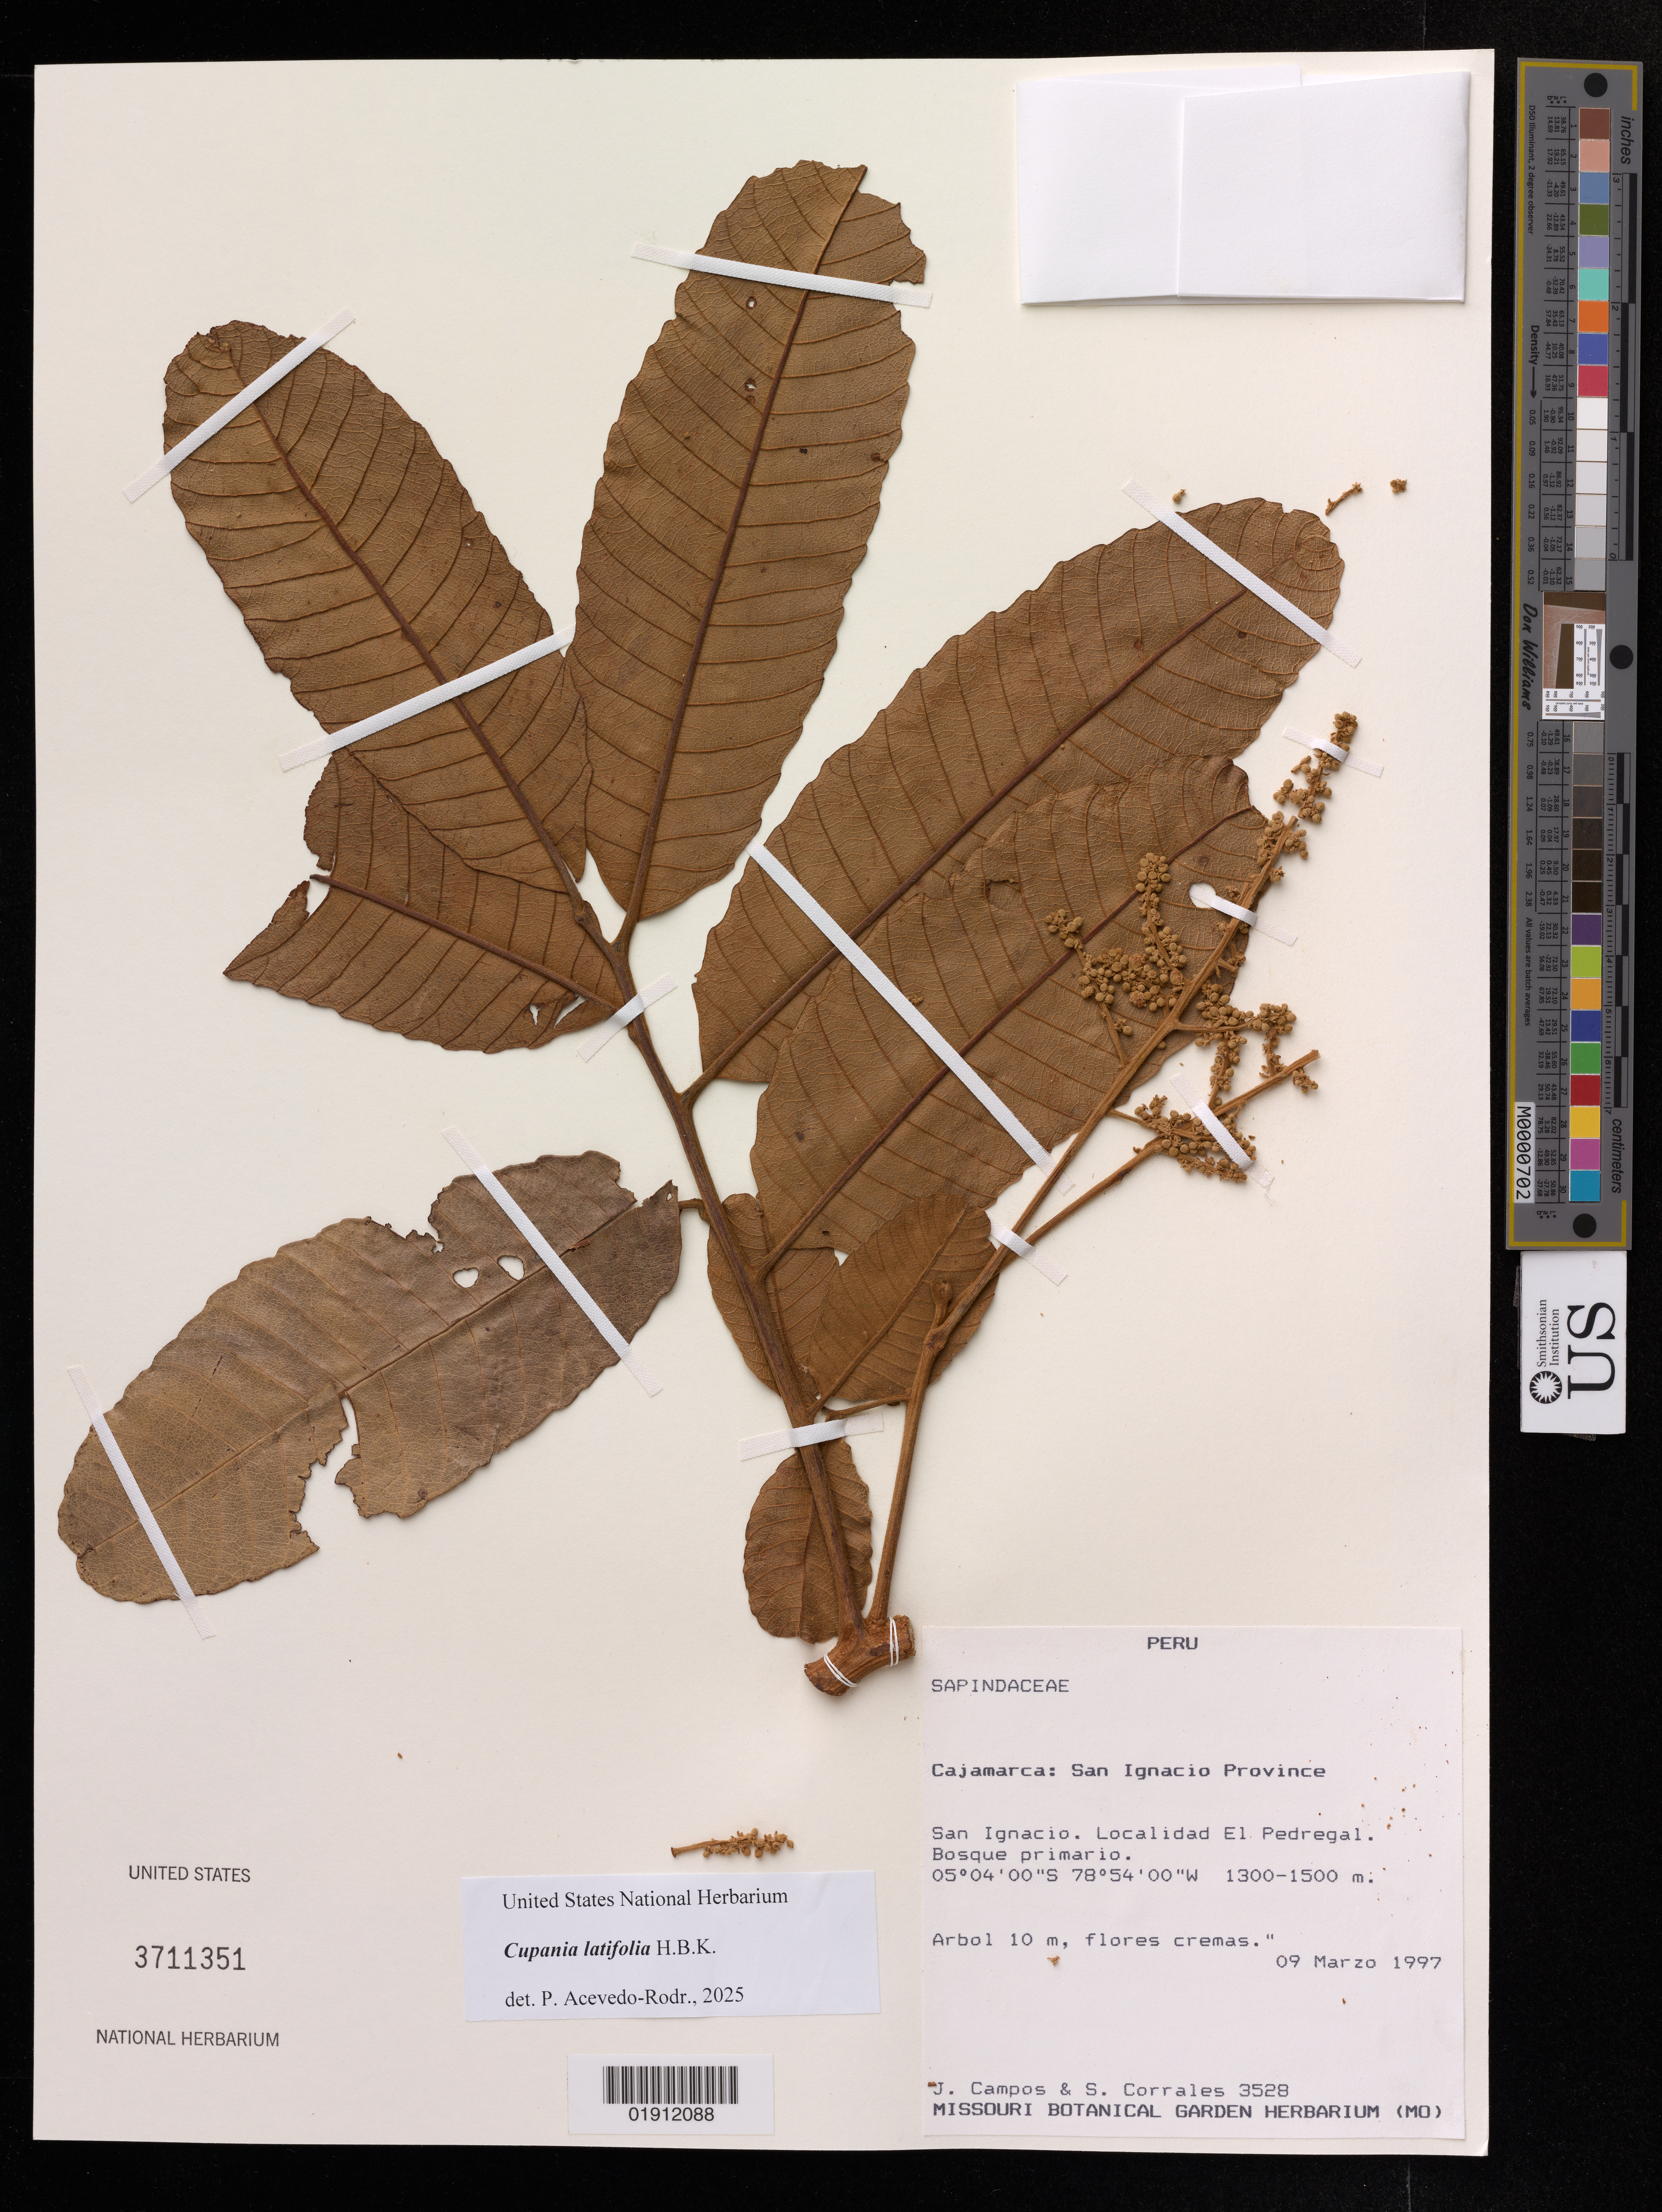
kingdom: Plantae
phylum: Tracheophyta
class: Magnoliopsida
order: Sapindales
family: Sapindaceae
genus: Cupania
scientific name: Cupania latifolia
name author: Kunth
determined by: Acevedo-Rodriguez, P., (US), Smithsonian Institution - National Museum of Natural History (UNITED STATES)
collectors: J. Campos & S. Corrales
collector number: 3528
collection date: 1997-03-09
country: Peru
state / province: Cajamarca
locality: San Ignacio Province; localidad El Pedregal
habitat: Bosque primario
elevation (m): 1300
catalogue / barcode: US 3711351